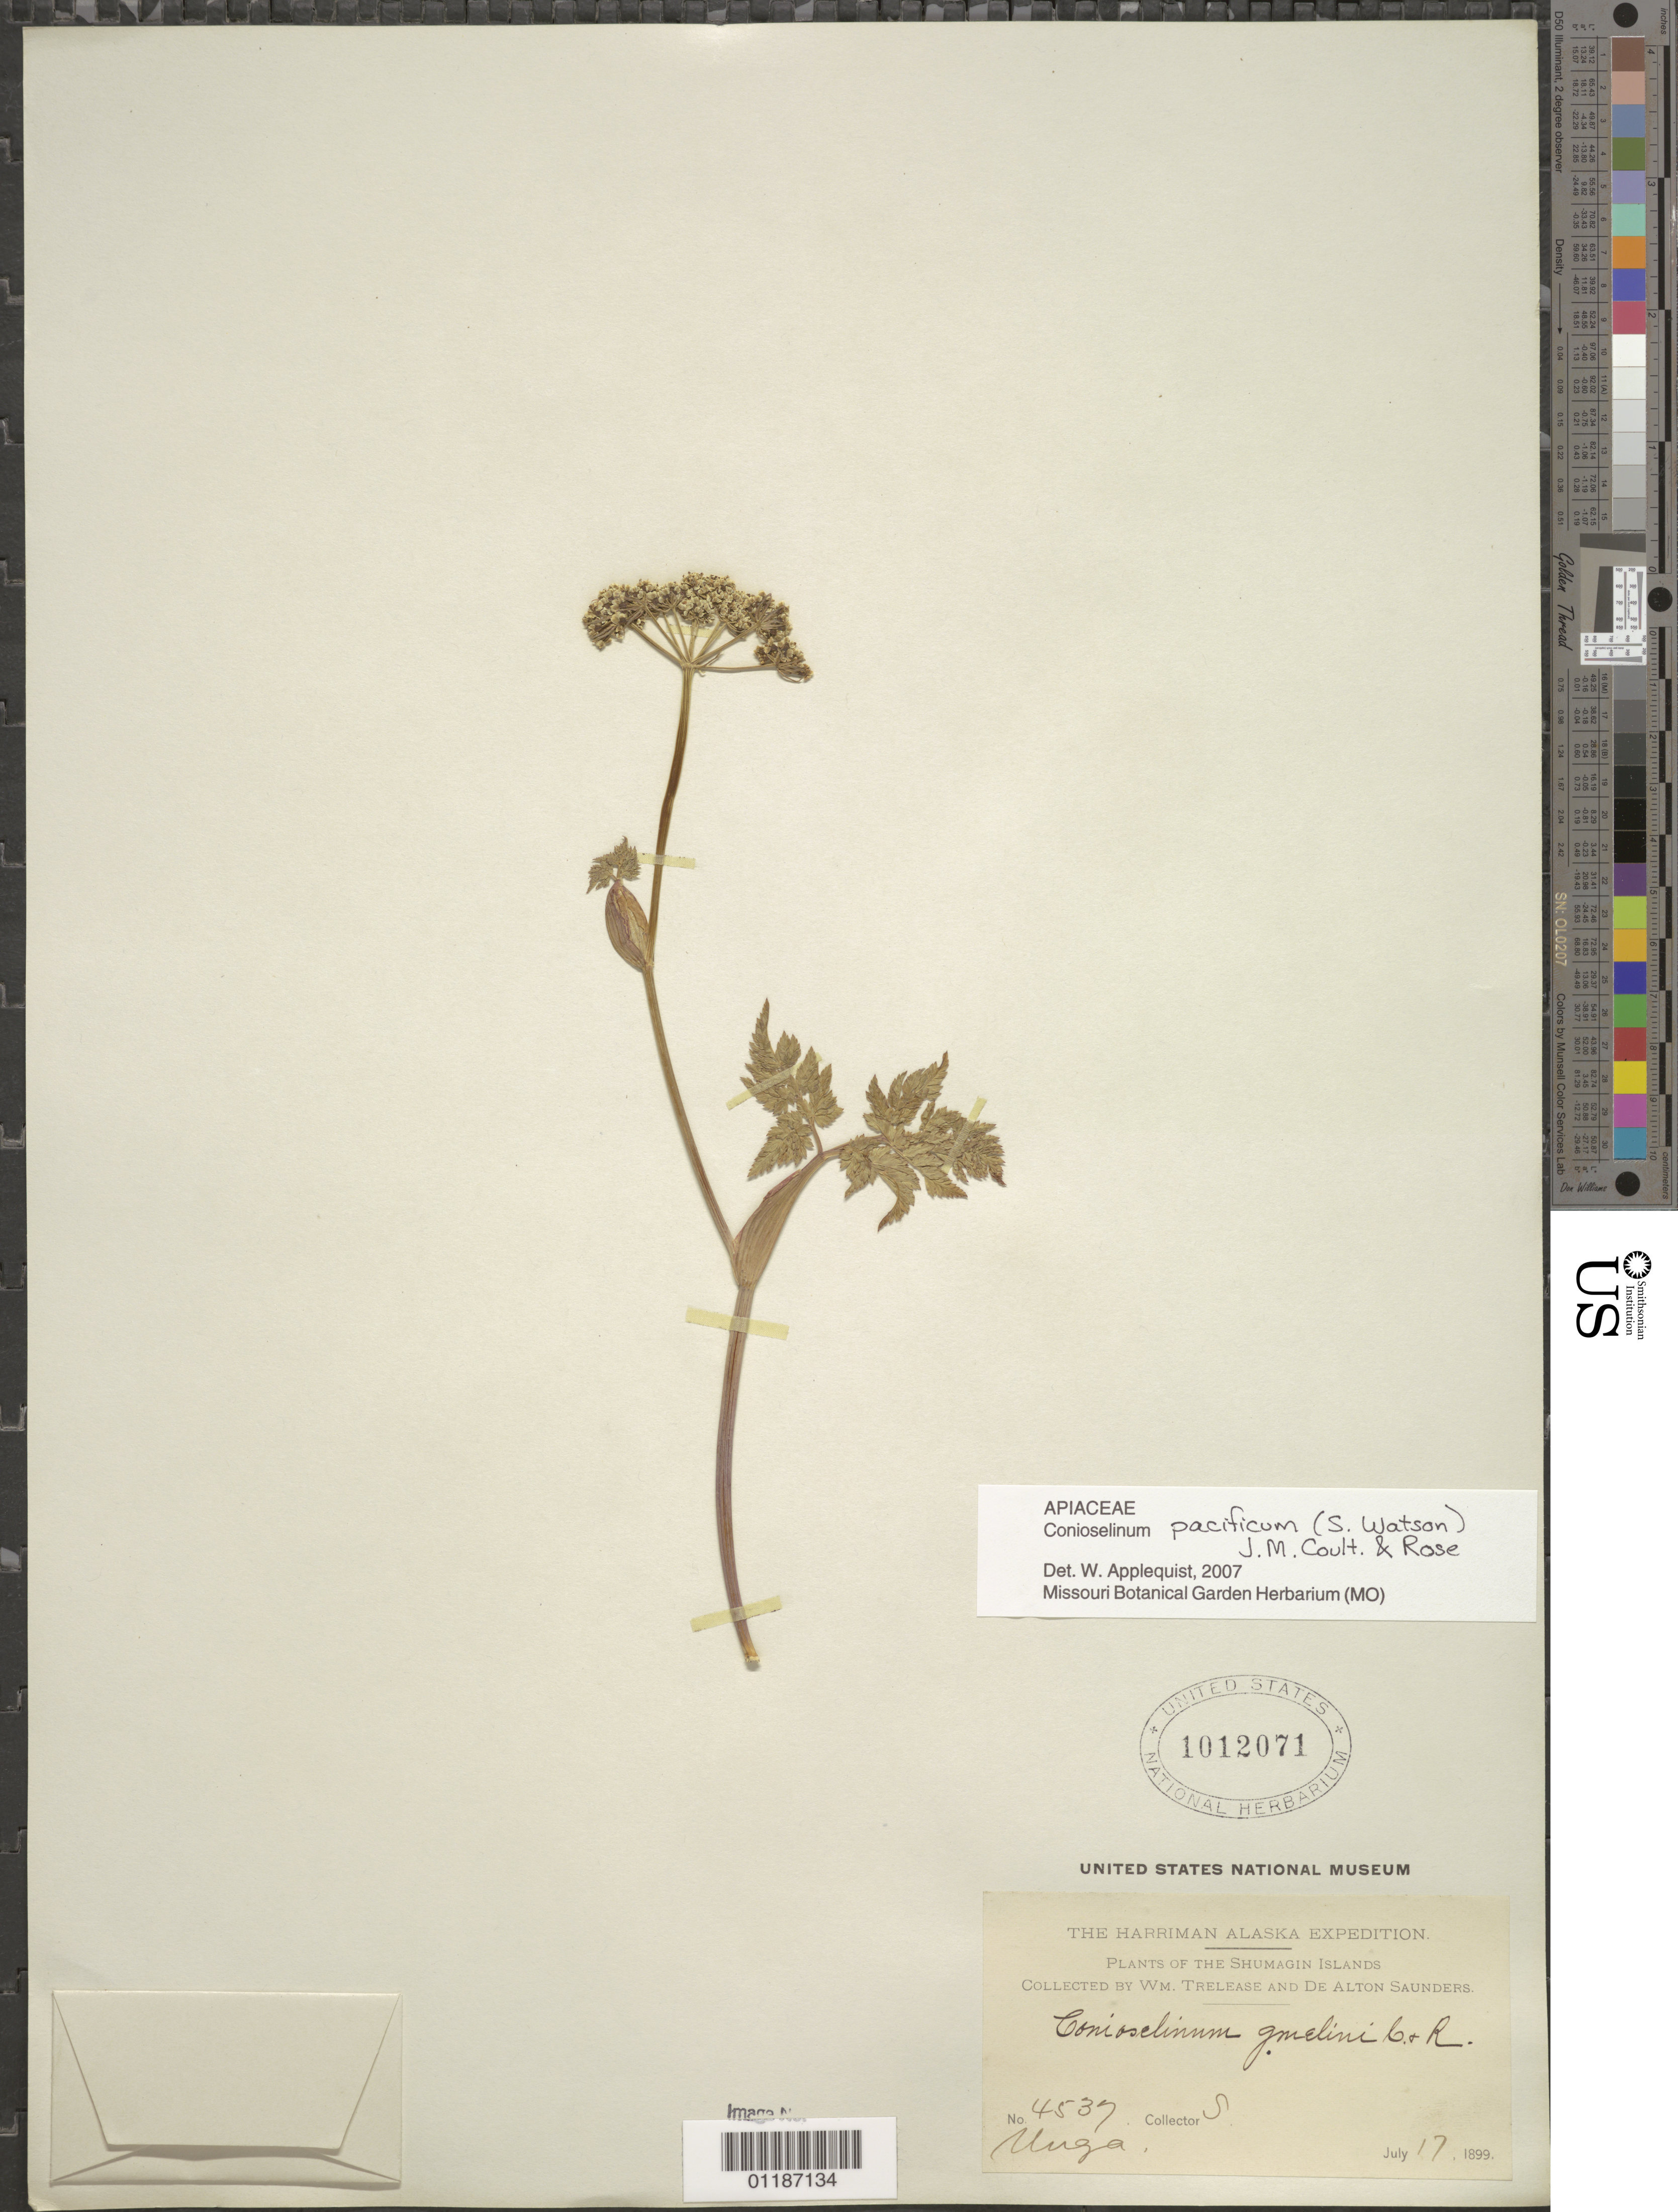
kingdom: Plantae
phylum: Tracheophyta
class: Magnoliopsida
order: Apiales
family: Apiaceae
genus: Conioselinum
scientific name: Conioselinum pacificum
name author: (S. Watson) J.M. Coult. & Rose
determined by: Applequist, W. L.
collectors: W. Trelease & D. A. Saunders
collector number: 4537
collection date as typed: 17 Jul 1899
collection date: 1899-07-17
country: United States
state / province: Alaska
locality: Unga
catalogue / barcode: US 1012071